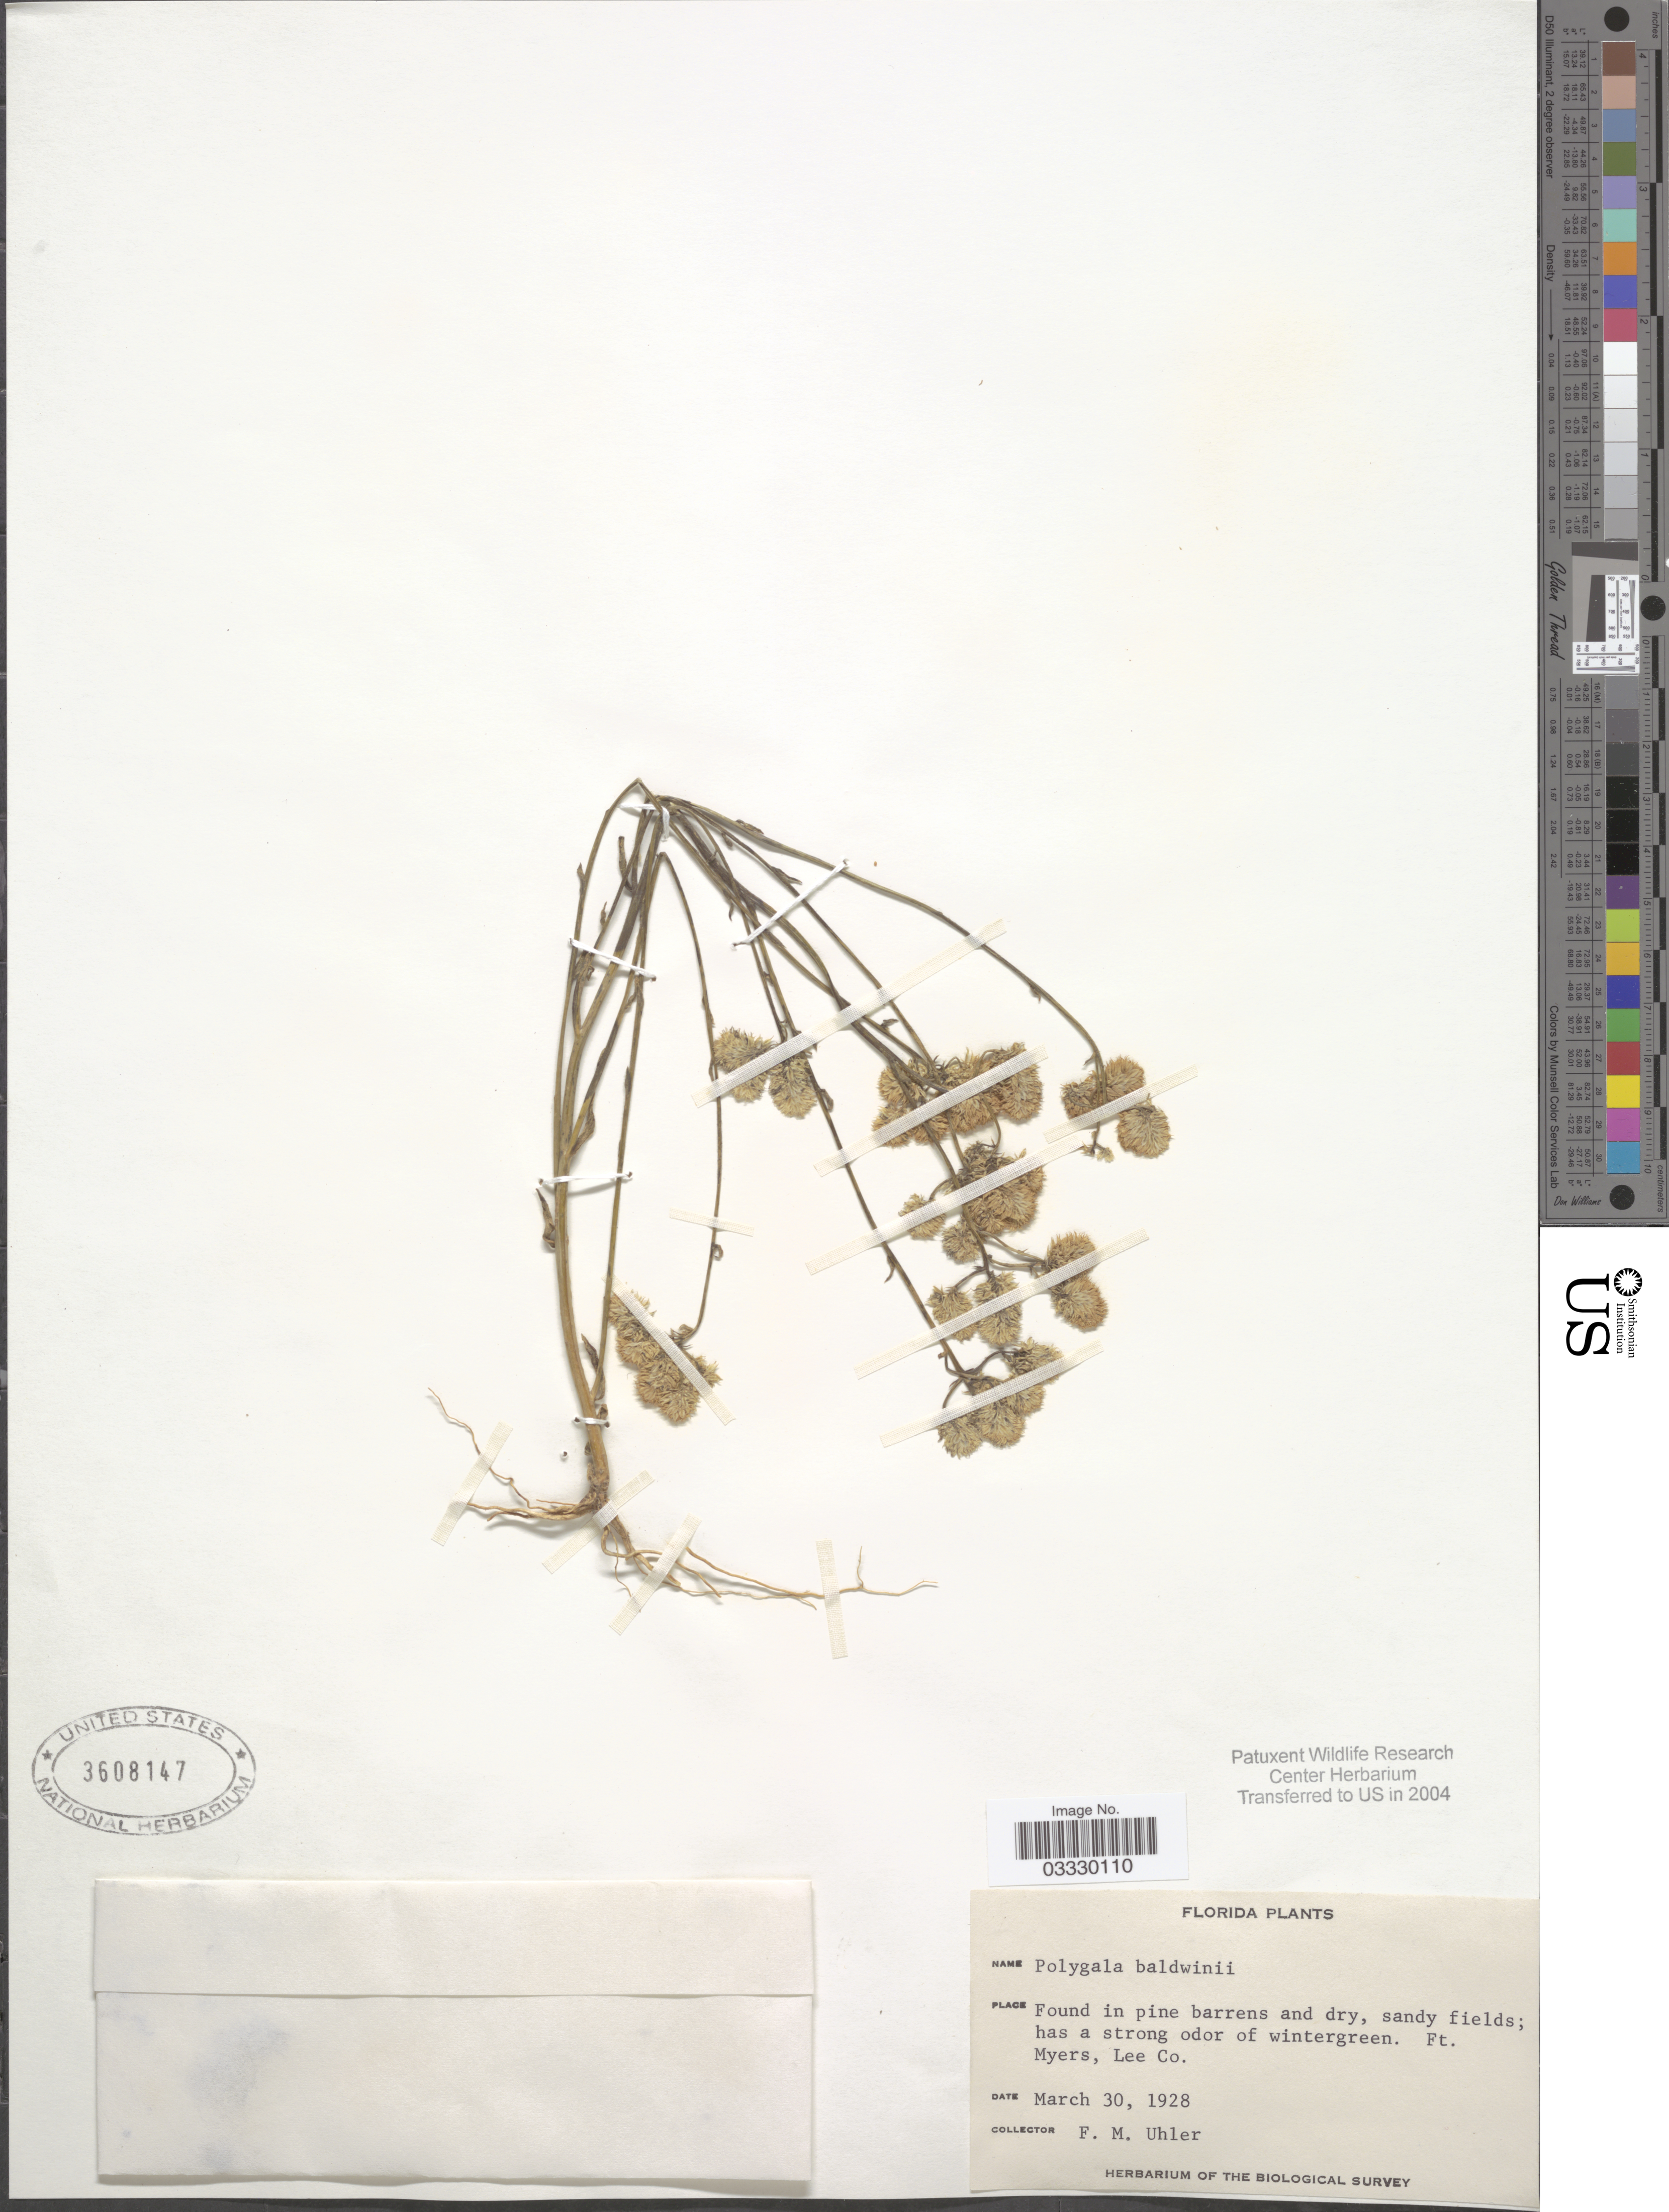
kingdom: Plantae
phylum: Tracheophyta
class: Magnoliopsida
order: Fabales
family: Polygalaceae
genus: Polygala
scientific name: Polygala balduinii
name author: Nutt.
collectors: F. M. Uhler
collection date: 1928-03-30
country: United States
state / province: Florida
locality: Ft. Myers, Lee Co.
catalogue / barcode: US 3608147